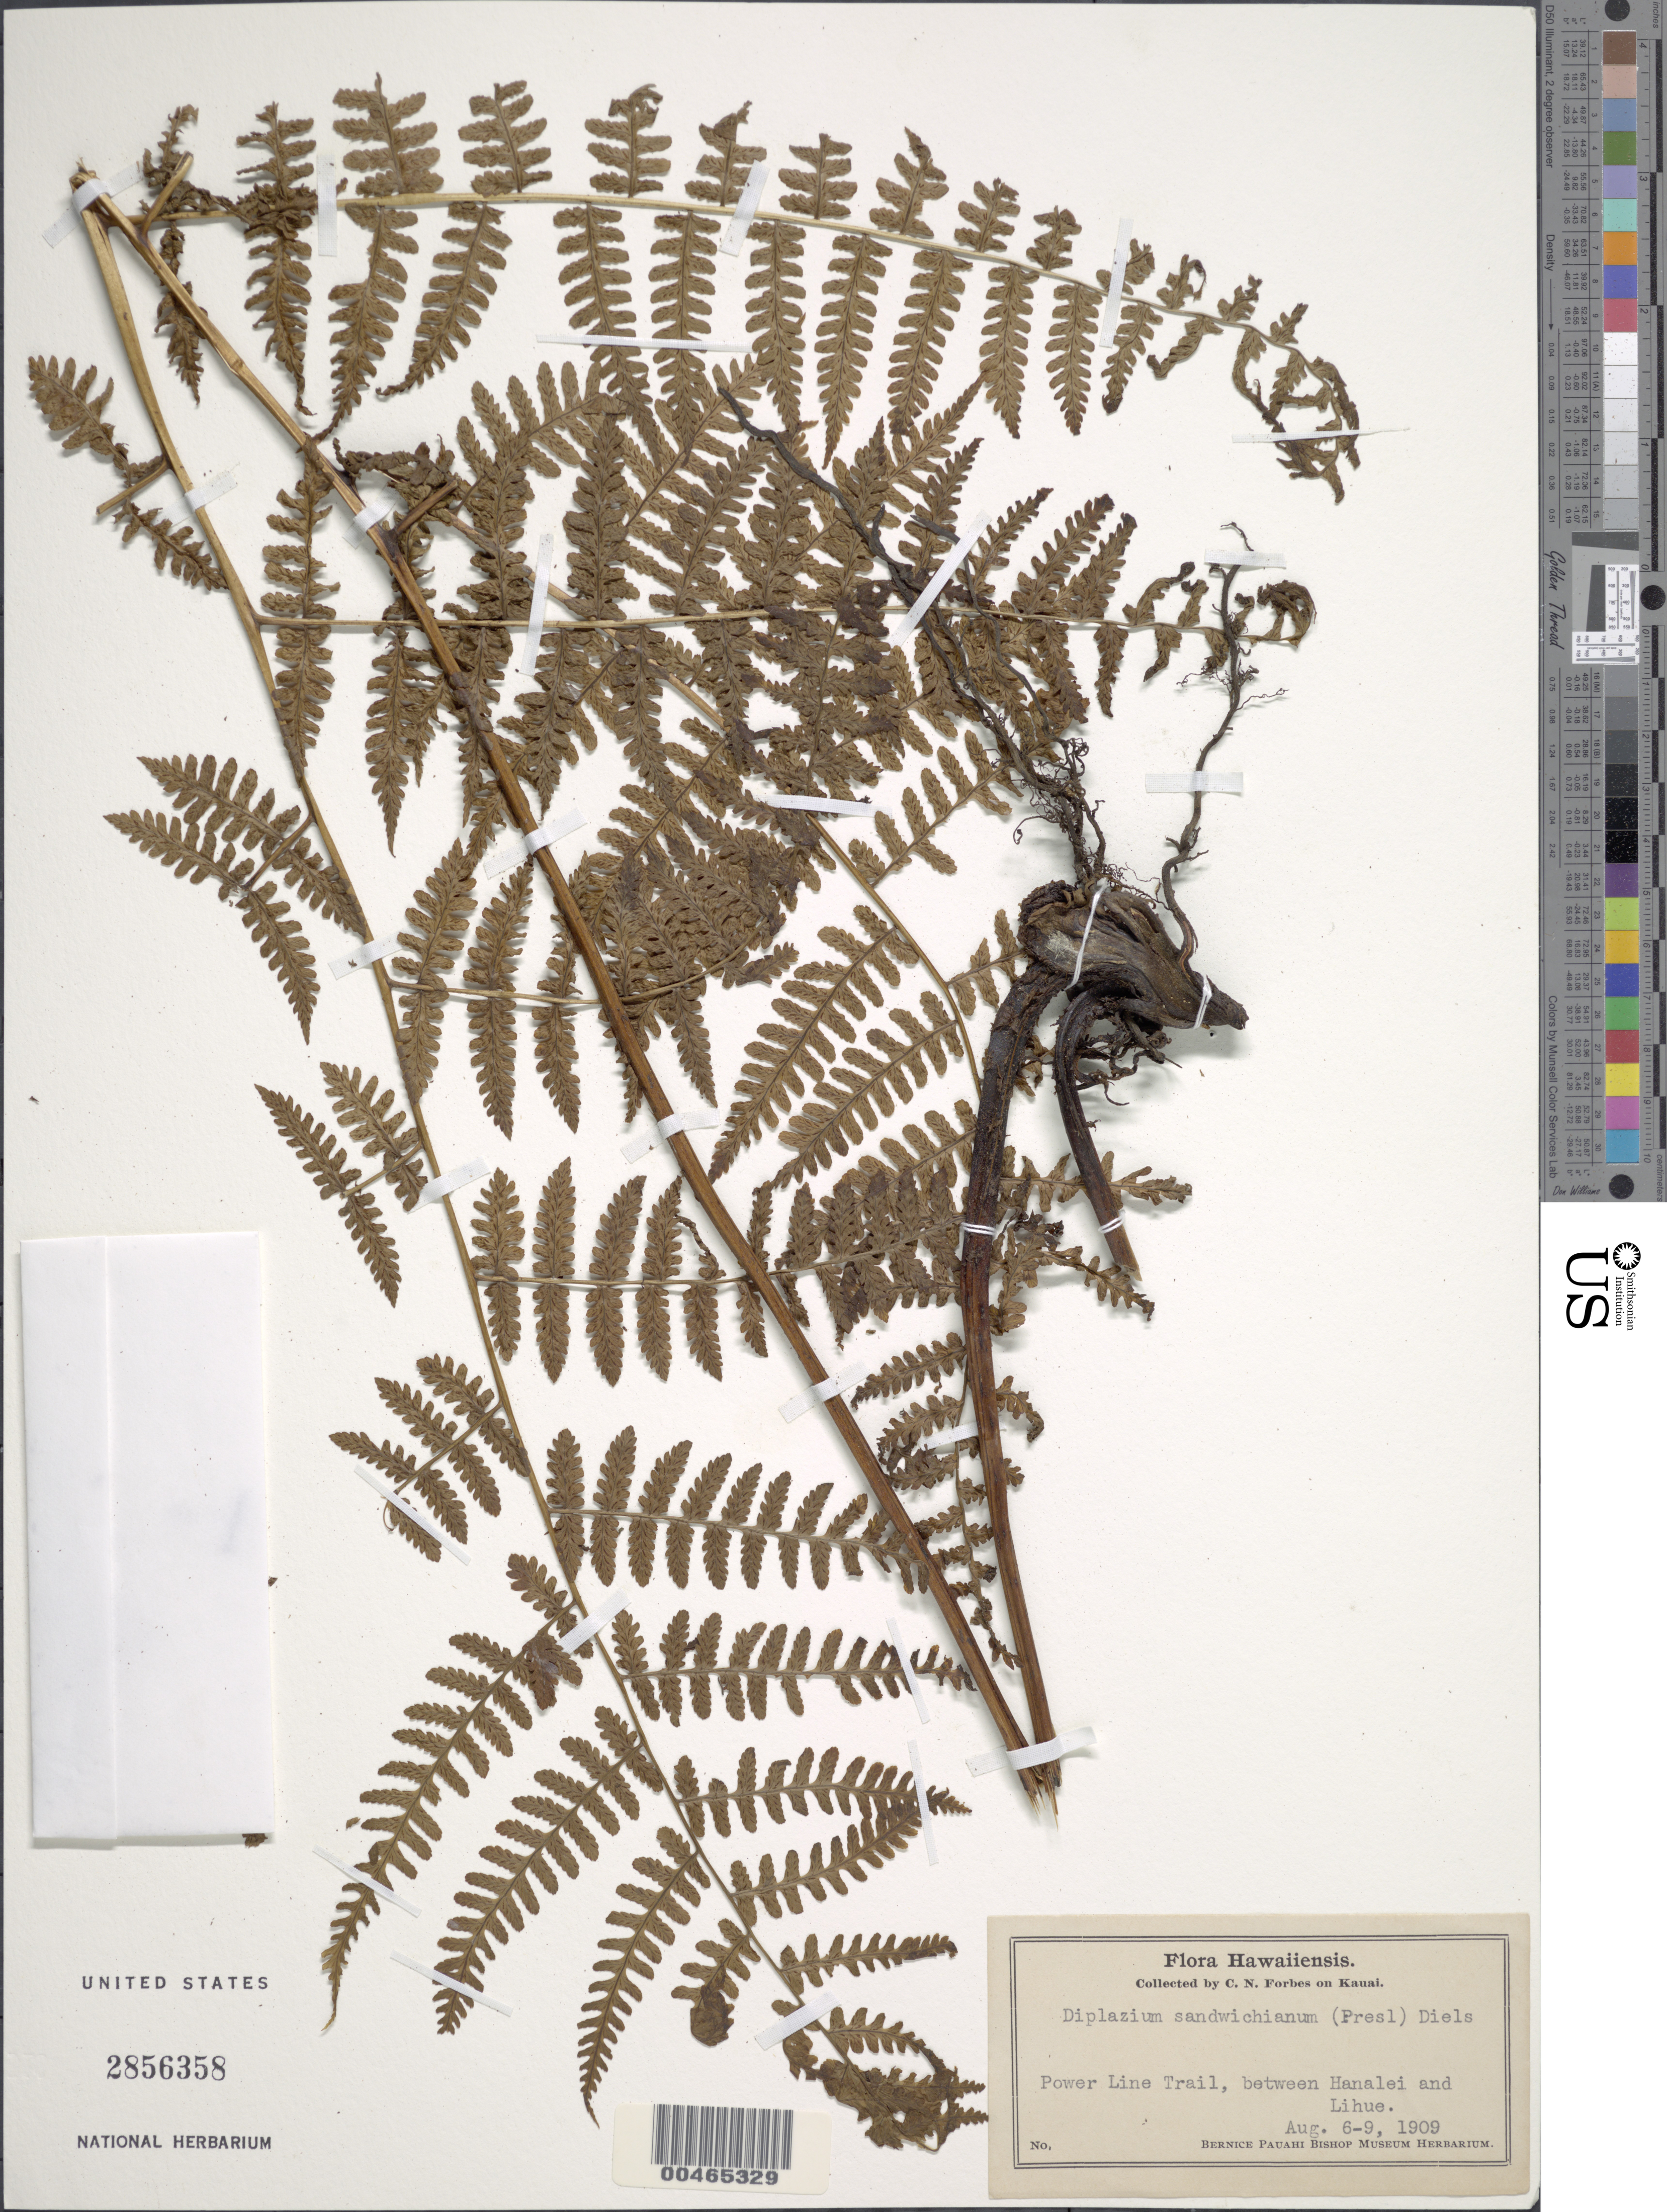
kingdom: Plantae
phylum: Tracheophyta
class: Polypodiopsida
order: Polypodiales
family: Athyriaceae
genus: Diplazium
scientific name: Diplazium sandwichianum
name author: (C. Presl) Diels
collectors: C. N. Forbes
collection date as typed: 6 Aug 1909 to 9 Aug 1909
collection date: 1909-08-06/1909-08-09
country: United States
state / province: Hawaii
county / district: Kauai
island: Kaua'i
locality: Power Line Trail, between Hanalei and Lihue, Kauai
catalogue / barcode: US 2856358